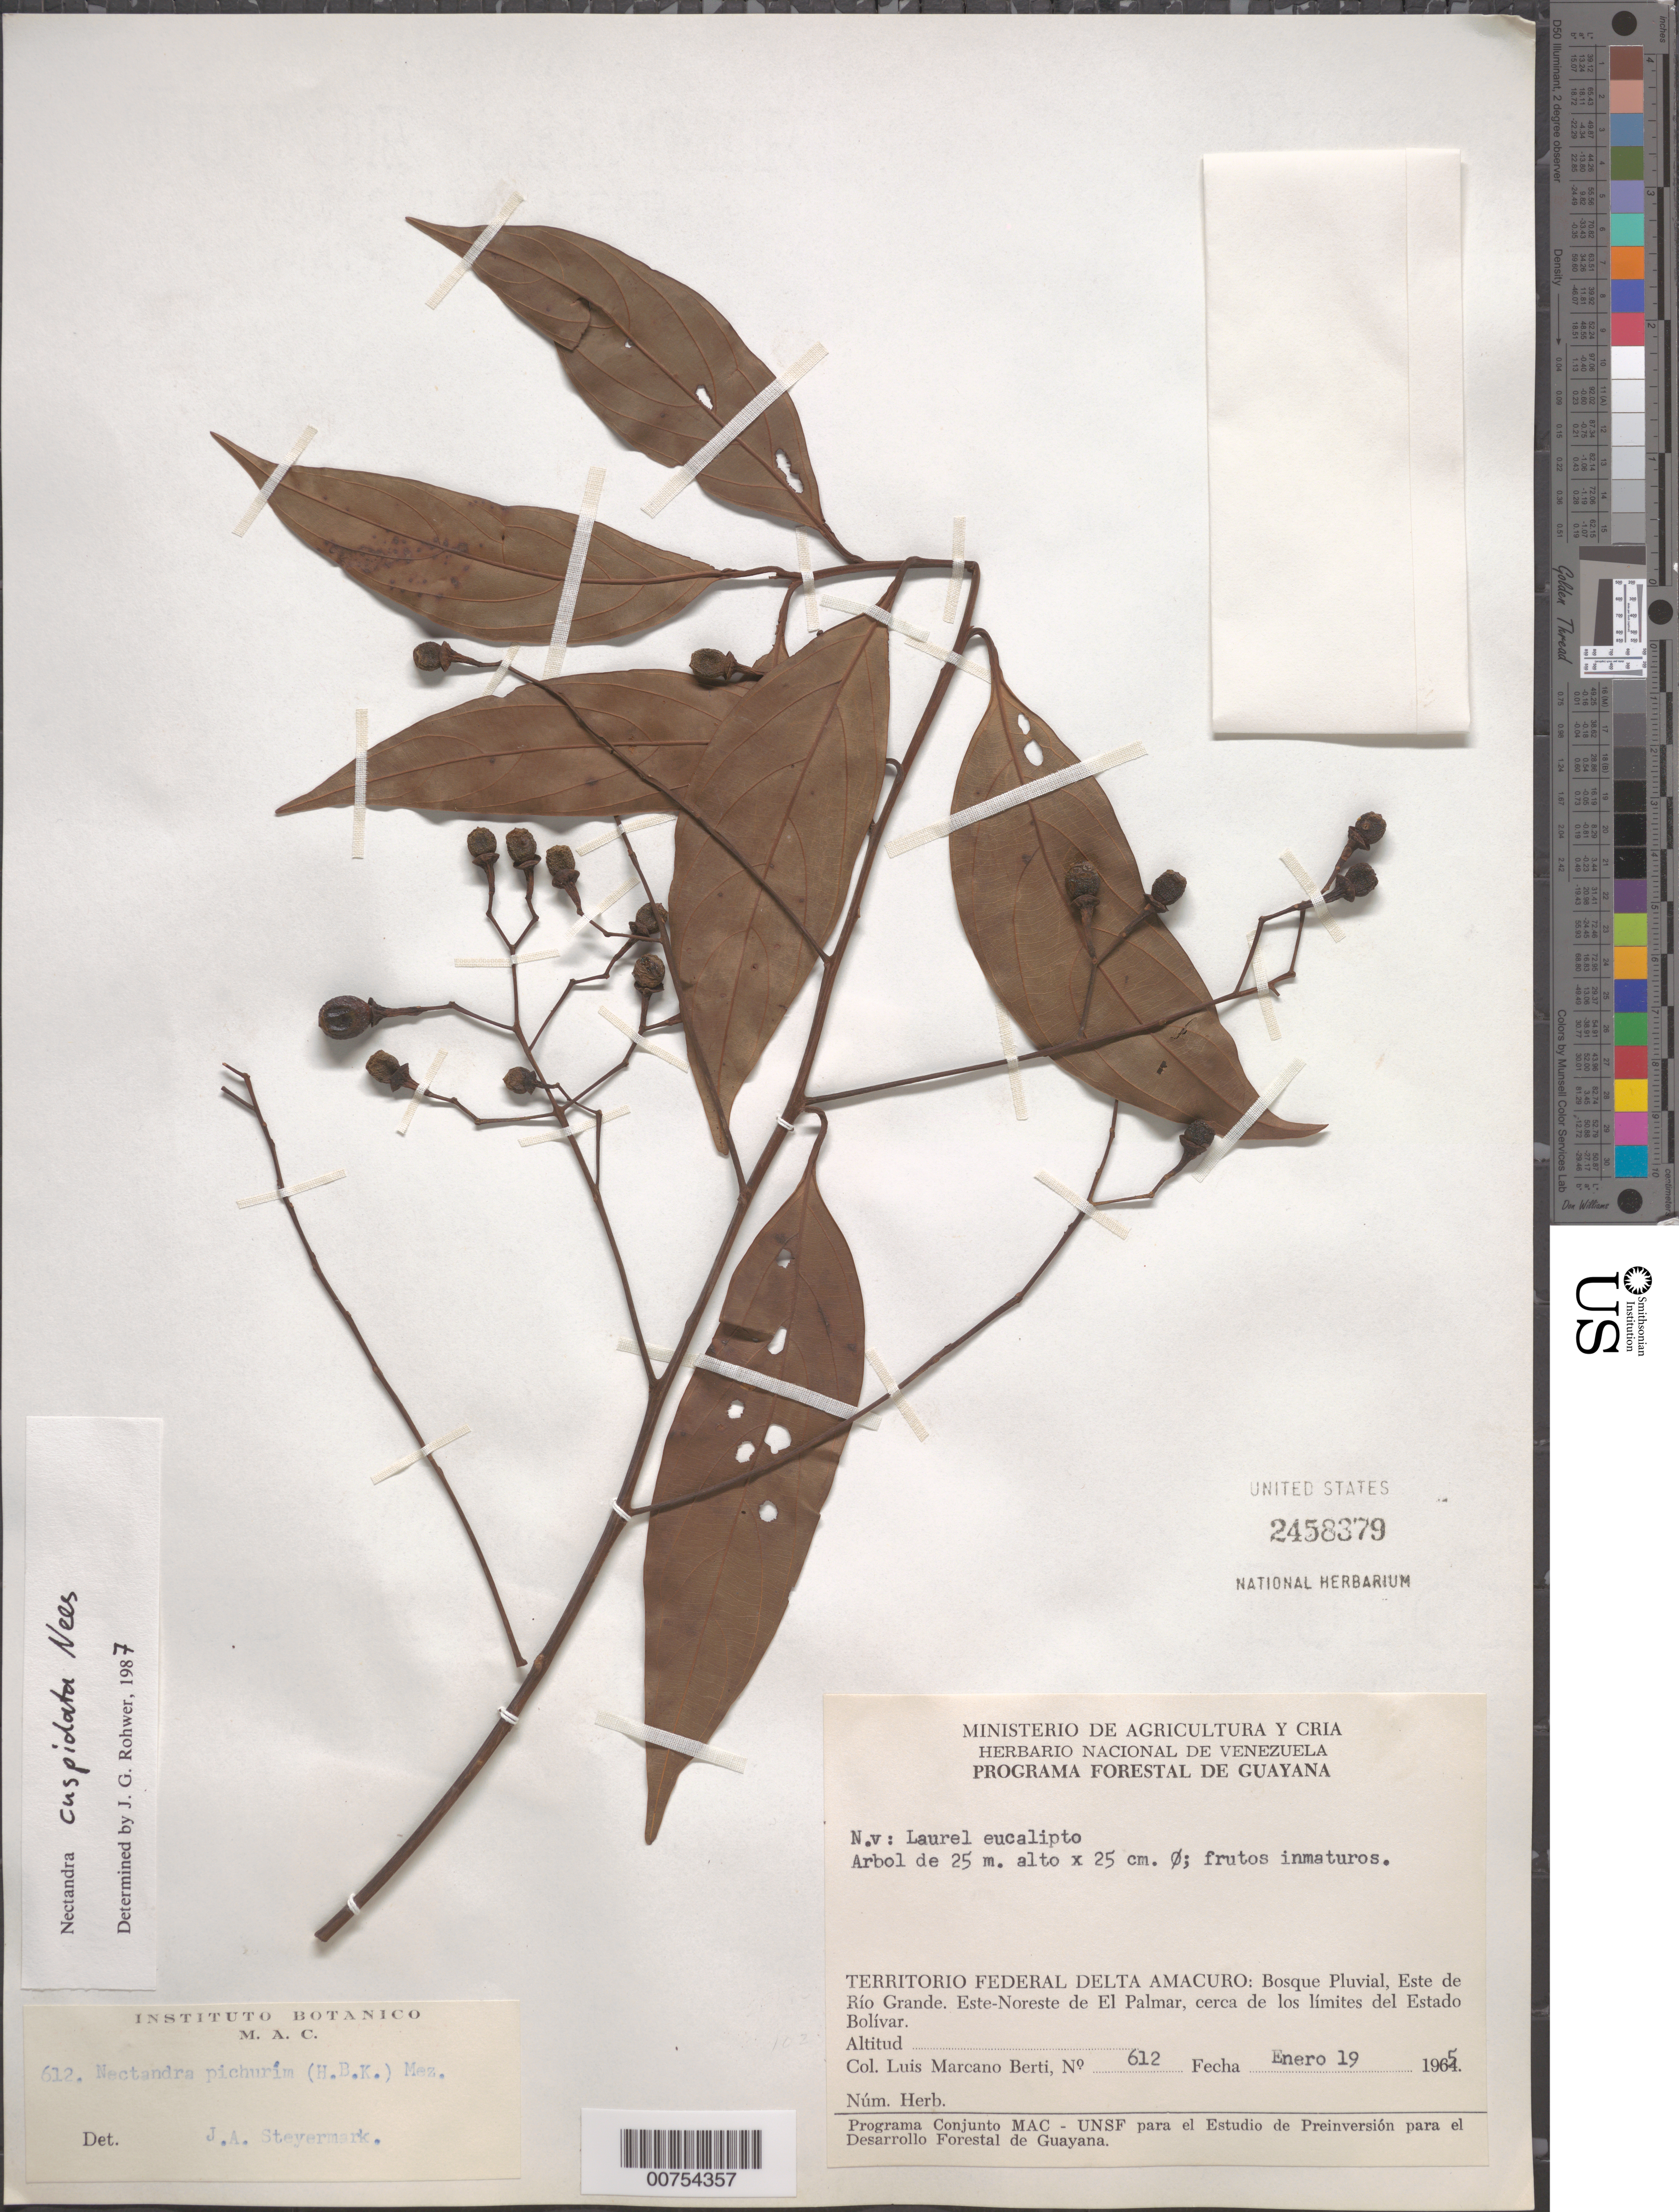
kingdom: Plantae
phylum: Tracheophyta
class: Magnoliopsida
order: Laurales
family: Lauraceae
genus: Nectandra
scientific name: Nectandra cuspidata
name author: Nees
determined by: Rohwer, J. G.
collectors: L. Marcano-Berti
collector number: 612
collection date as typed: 18-Jan-65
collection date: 1965-01-18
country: Venezuela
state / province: Delta Amacuro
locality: Este de Río Grande, ENE de El Palmar, cerca de los limites del Estado Bolívar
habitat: Bosque pluvial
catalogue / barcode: US 2458379